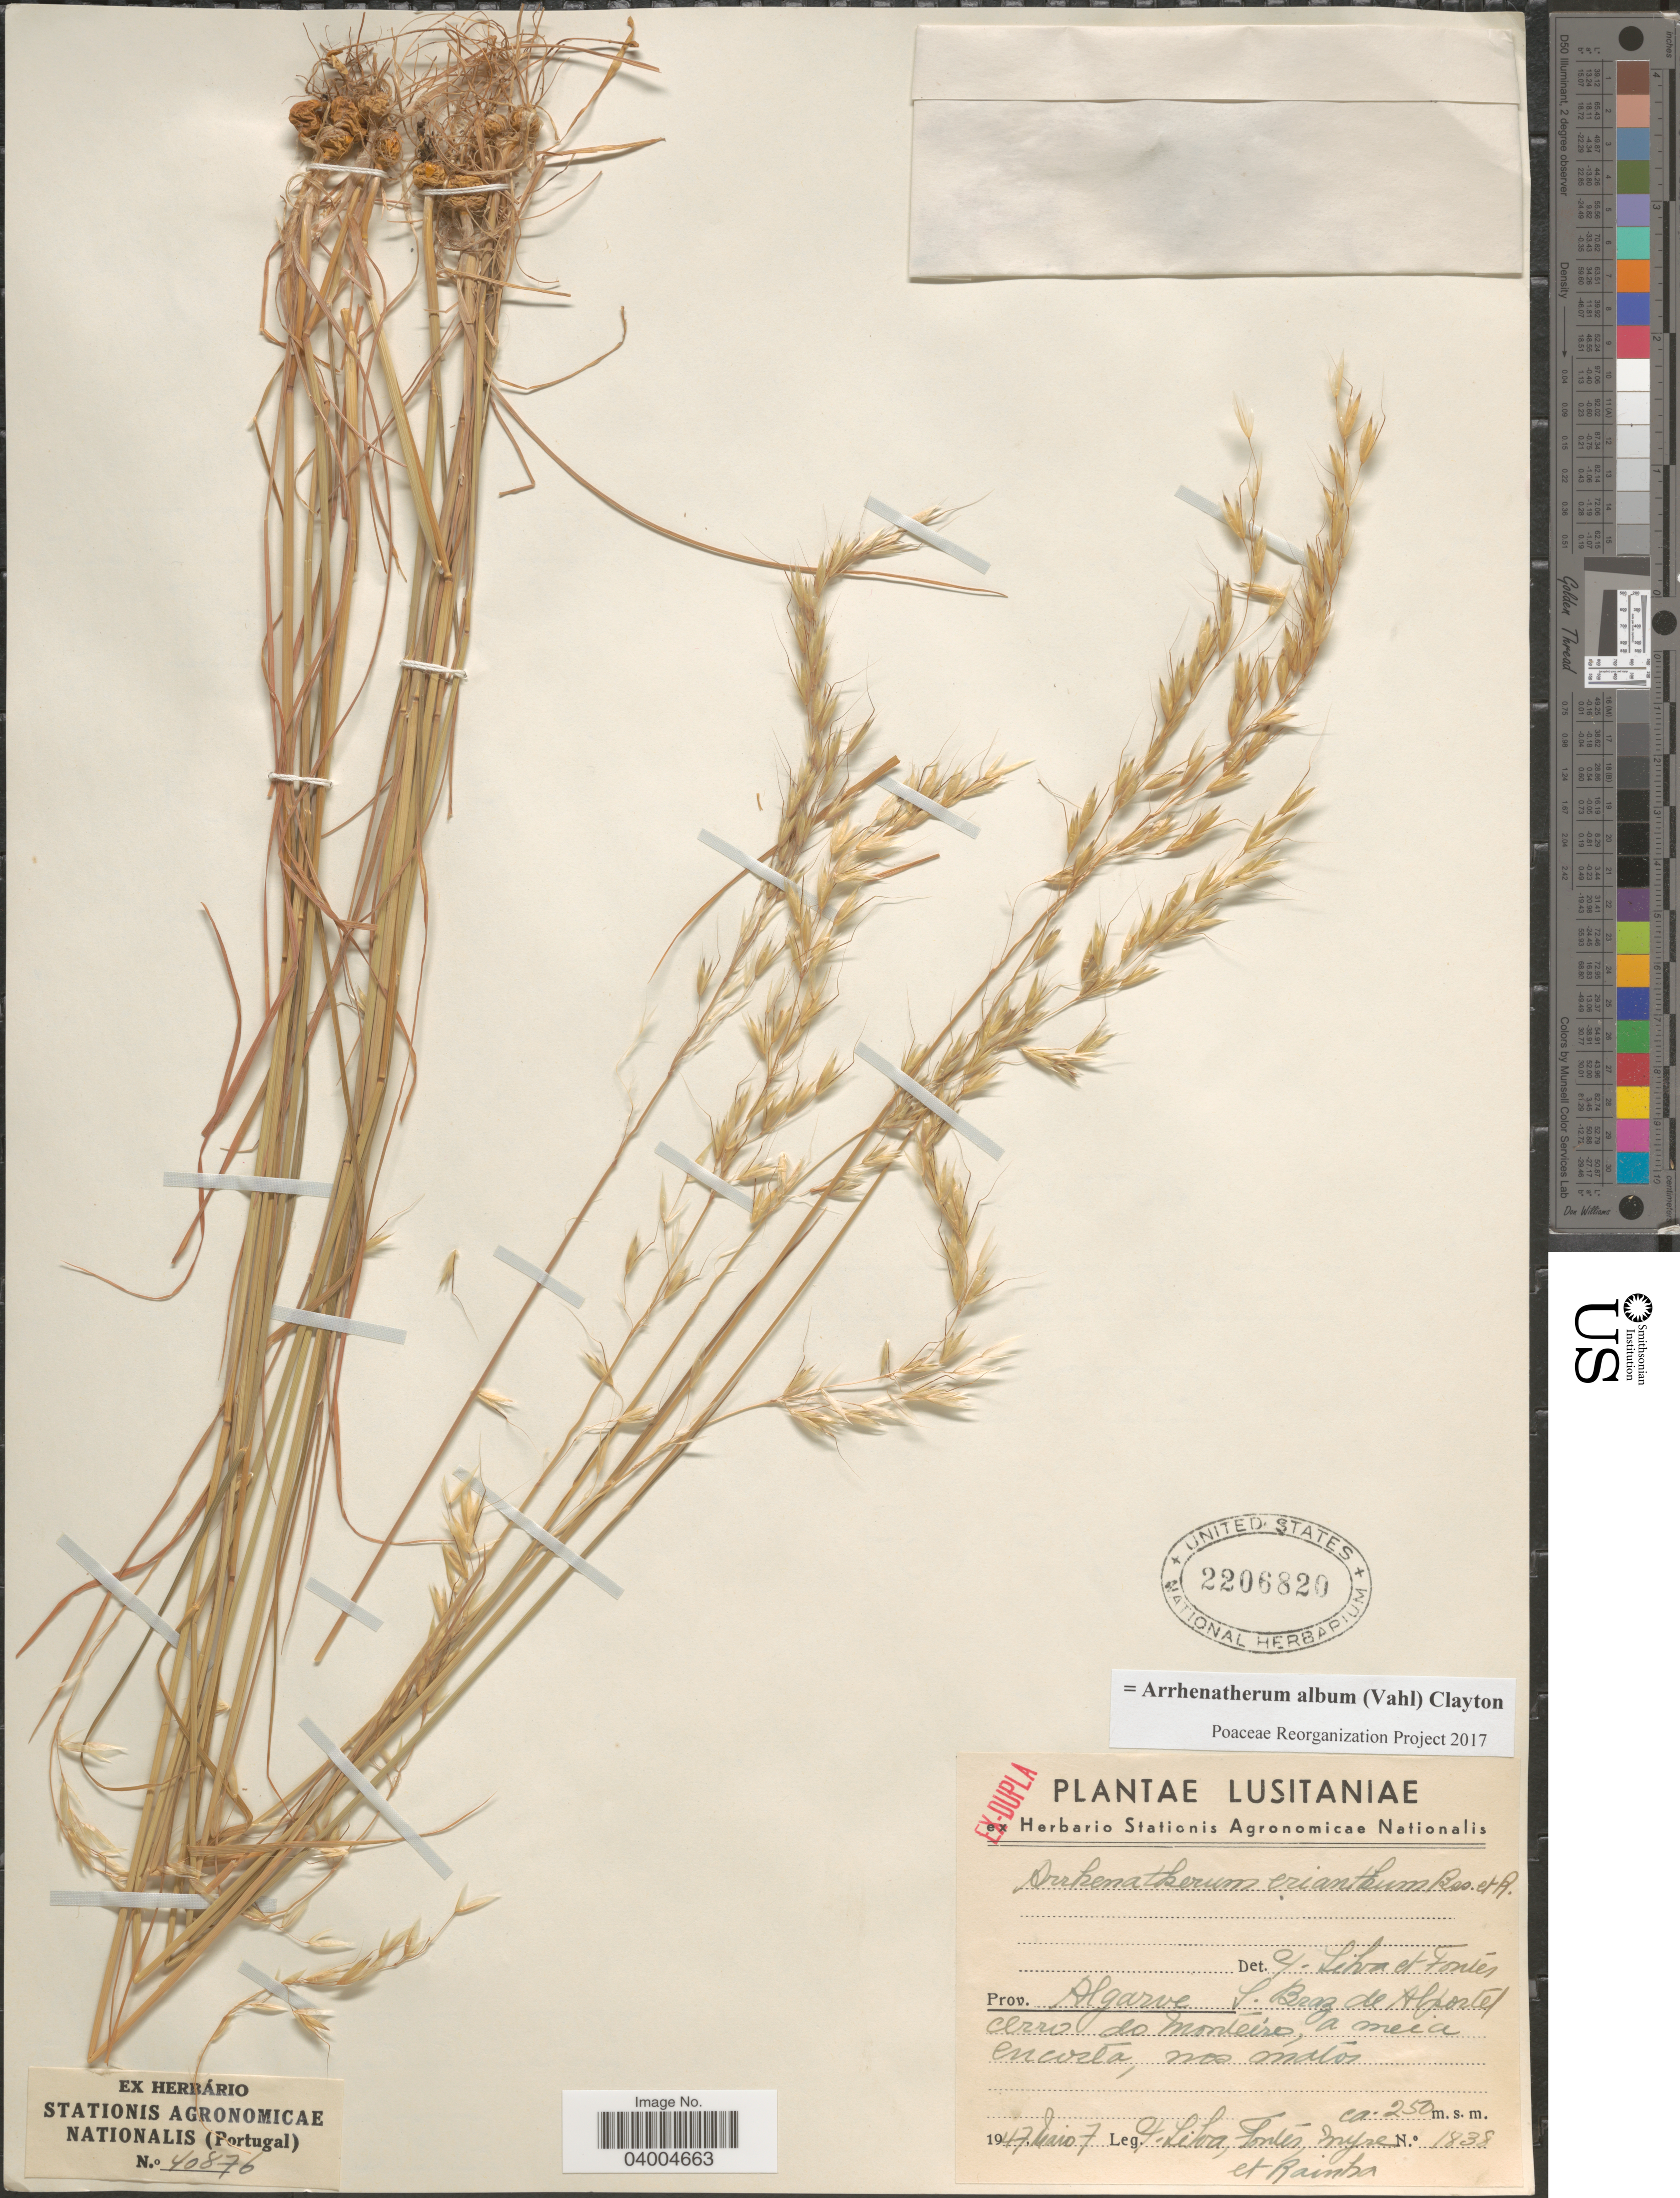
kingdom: Plantae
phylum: Tracheophyta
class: Liliopsida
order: Poales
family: Poaceae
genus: Arrhenatherum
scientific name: Arrhenatherum album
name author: (Vahl) Clayton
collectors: P. Silva, F. Myre & Rainha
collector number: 1838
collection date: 1947-05-17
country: Portugal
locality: Lusitaniae. Prov. Algarve S. Braz de Alportel cerro do Monteiro.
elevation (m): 250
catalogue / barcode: US 2206820